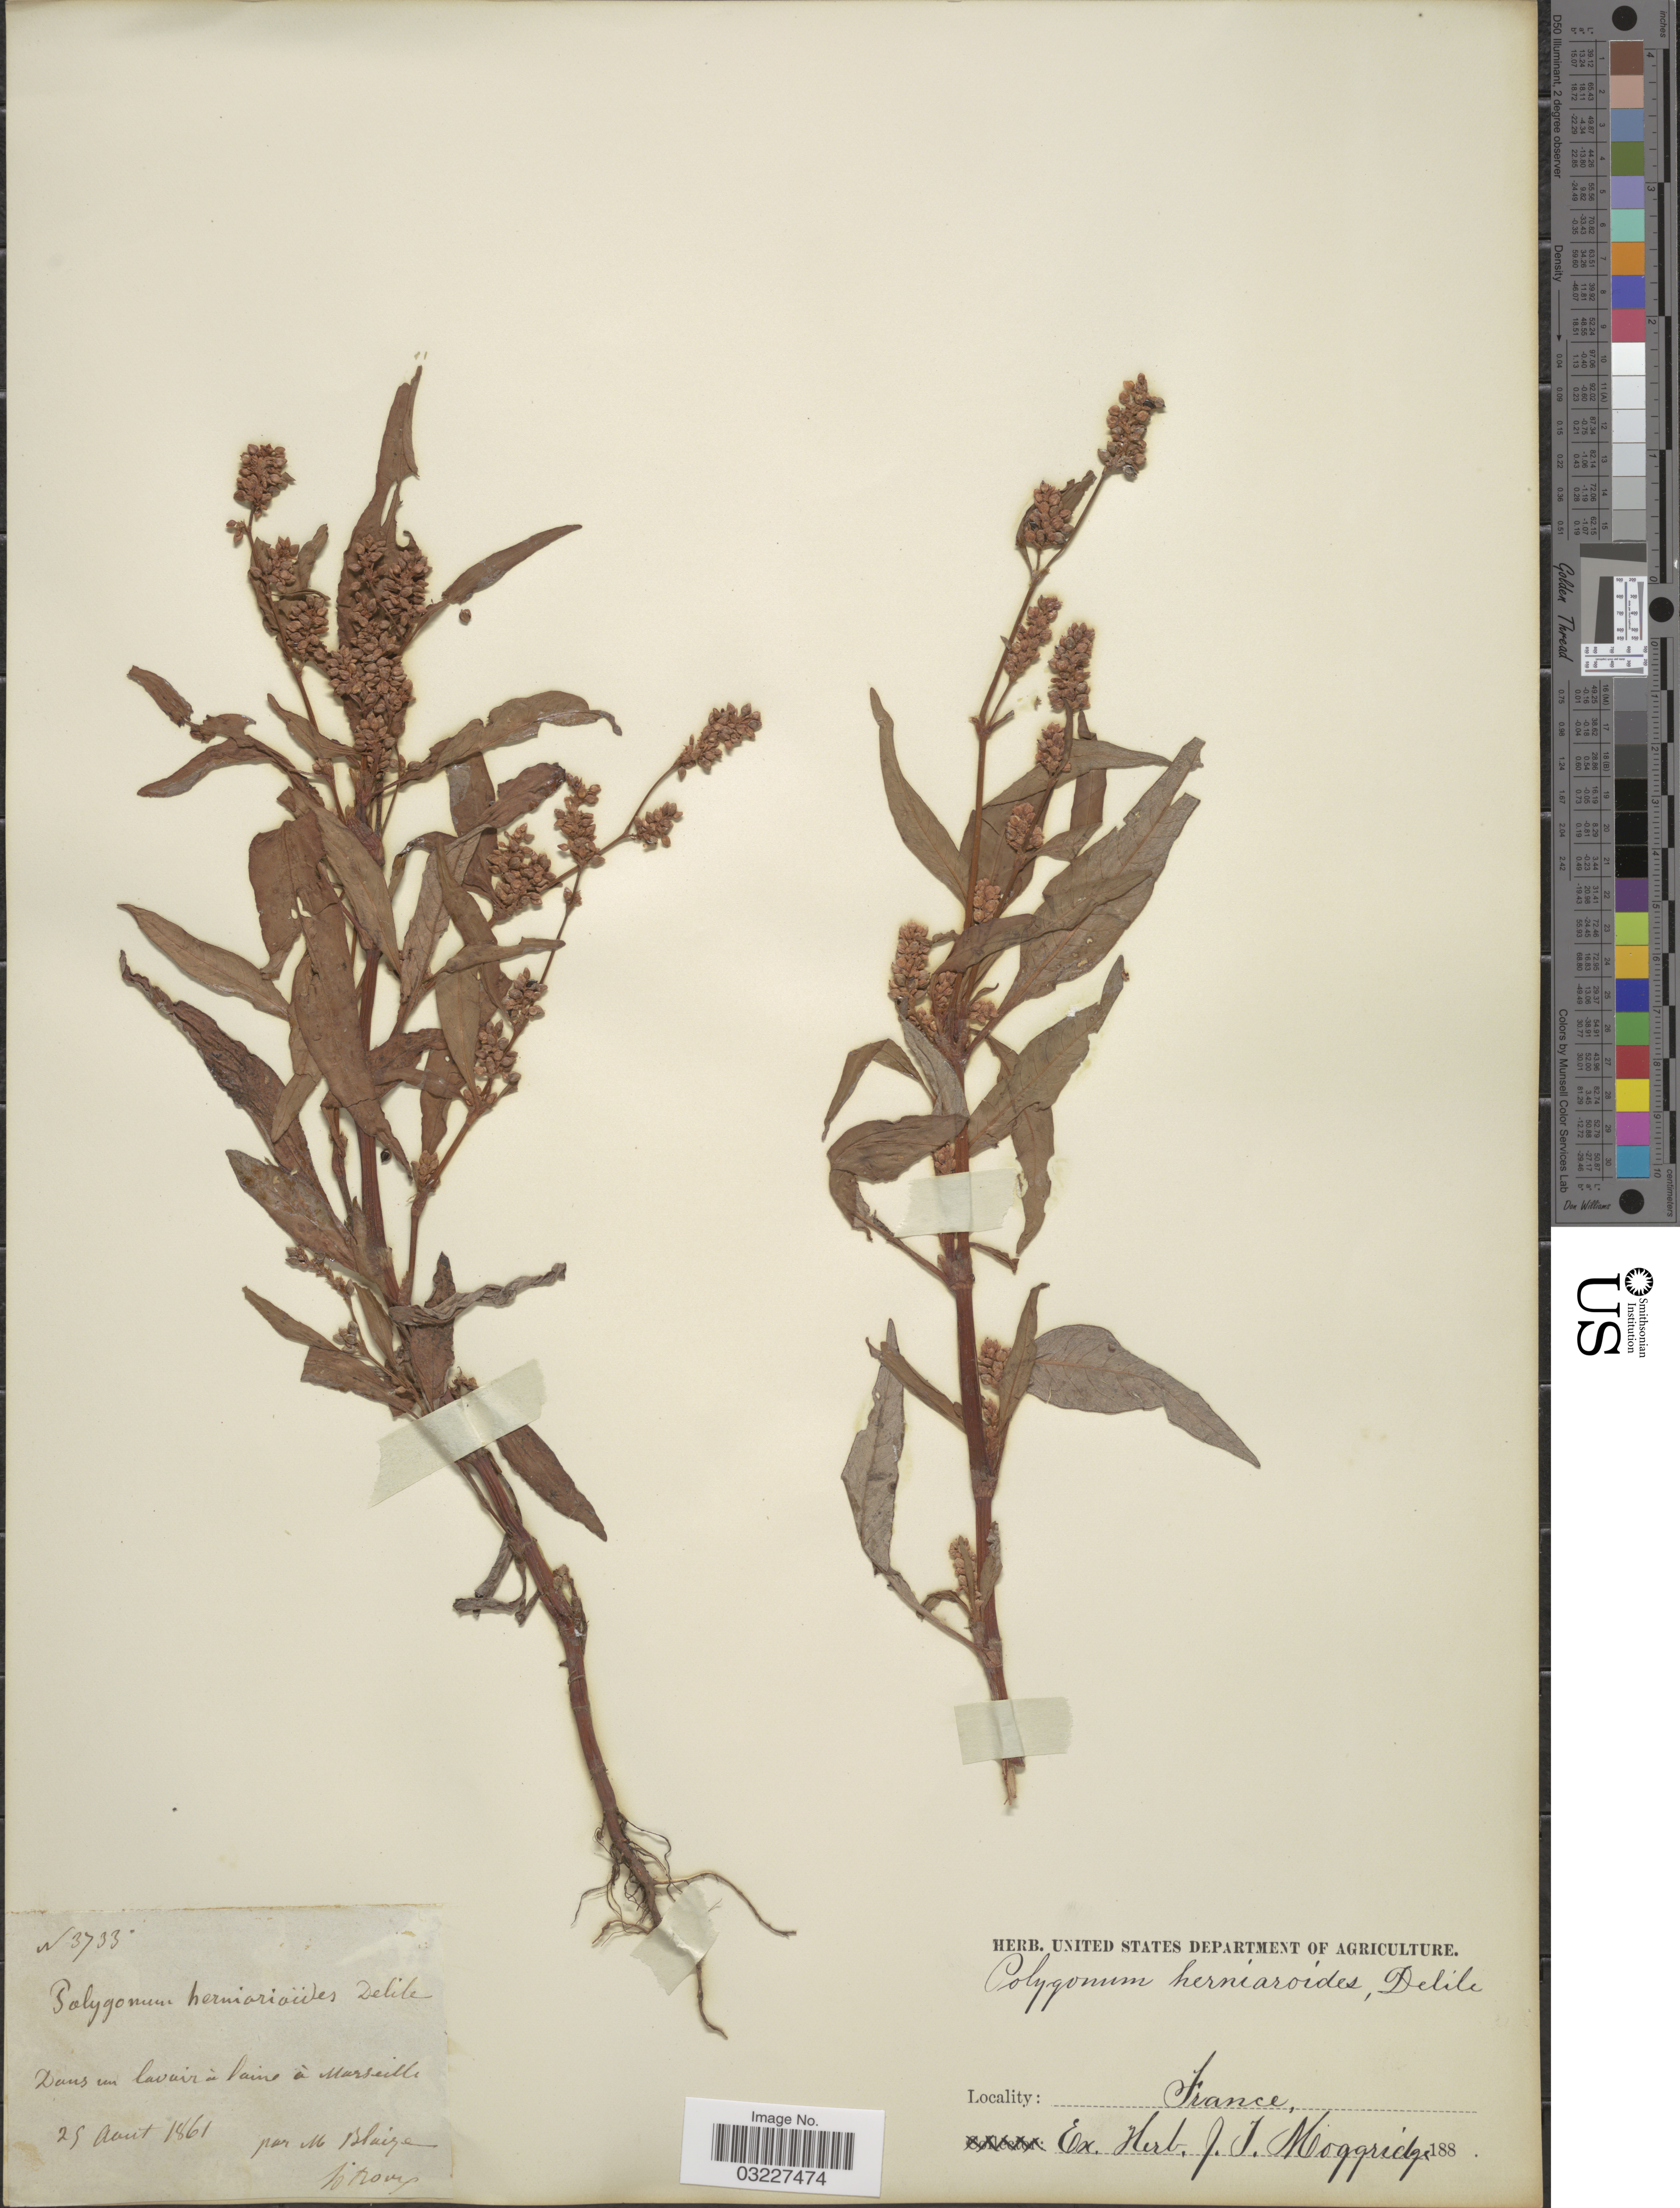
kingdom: Plantae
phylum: Tracheophyta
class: Magnoliopsida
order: Caryophyllales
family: Polygonaceae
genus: Polygonum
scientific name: Polygonum herniarioides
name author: Spreng.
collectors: ex herb. J.T. Moggridge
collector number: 3733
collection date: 1861-08-25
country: France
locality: Dans un lavair à laine à Marsville.